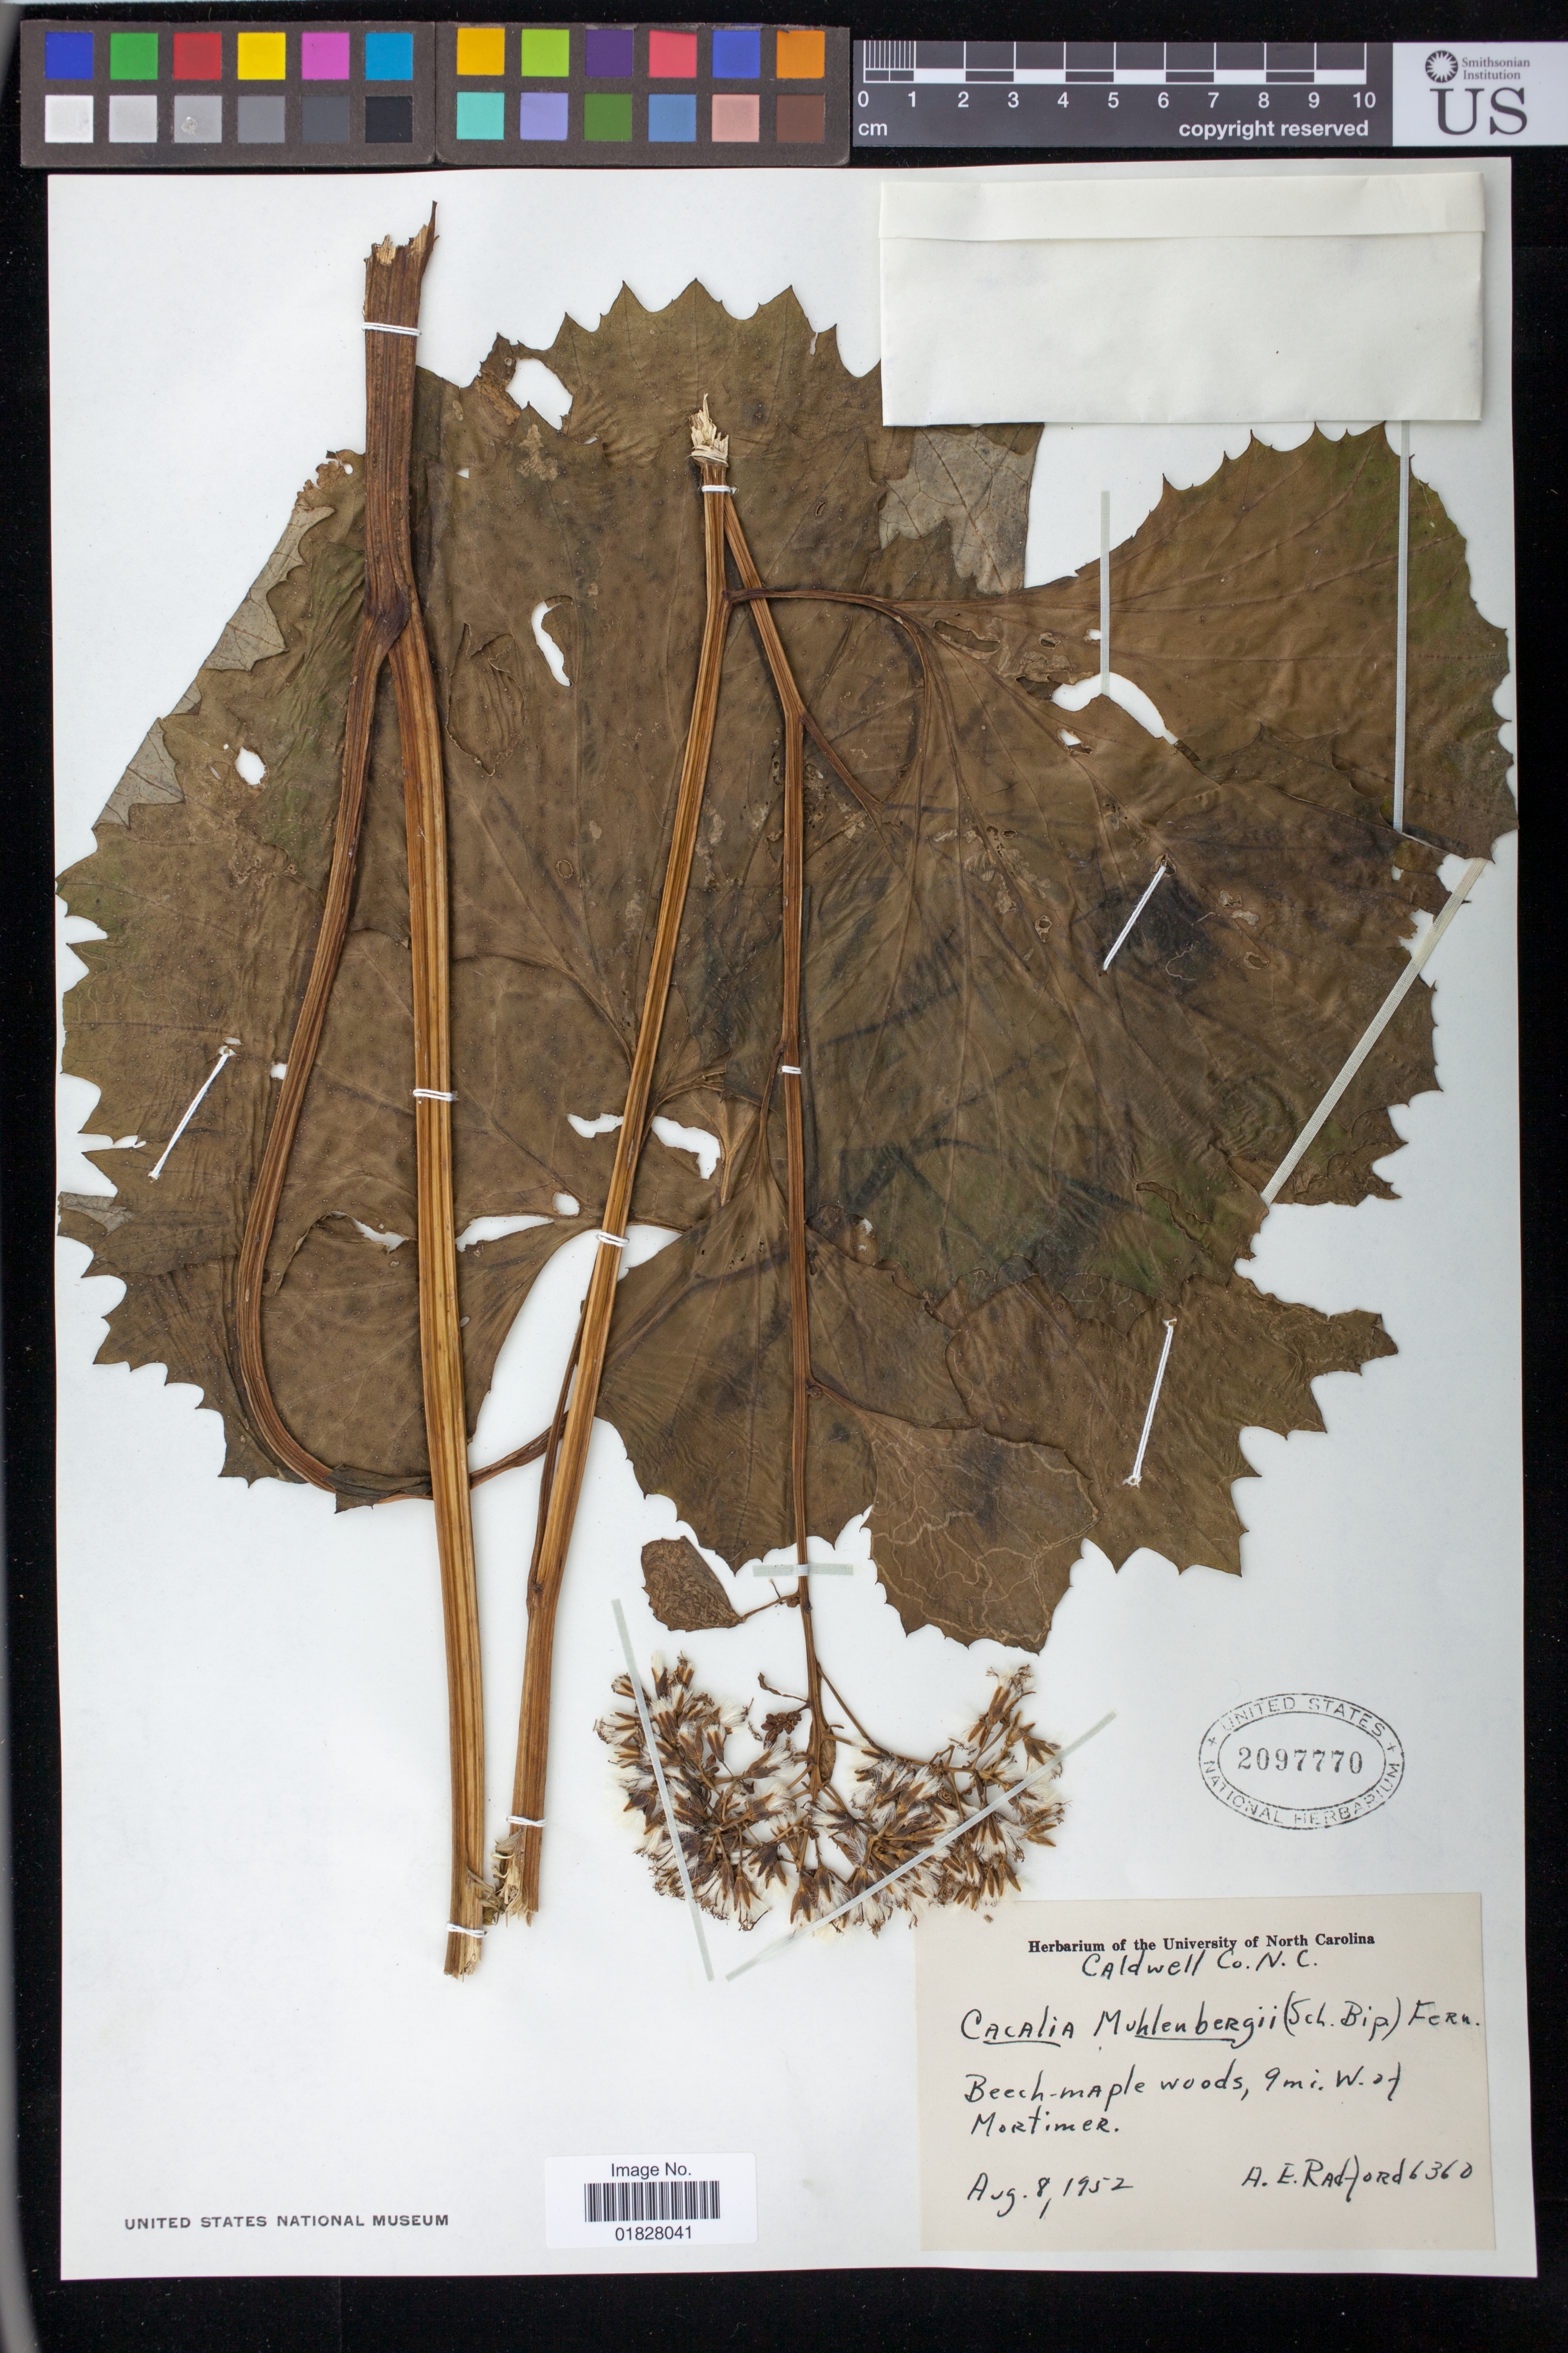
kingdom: Plantae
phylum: Tracheophyta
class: Magnoliopsida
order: Asterales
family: Asteraceae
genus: Arnoglossum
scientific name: Arnoglossum ovatum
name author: (Walter) H. Rob.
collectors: A. E. Radford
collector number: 6360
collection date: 1952-08-08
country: United States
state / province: North Carolina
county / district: Caldwell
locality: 9 mi. W. of Mortimer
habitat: Beech-maple woods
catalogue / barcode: US 2097770